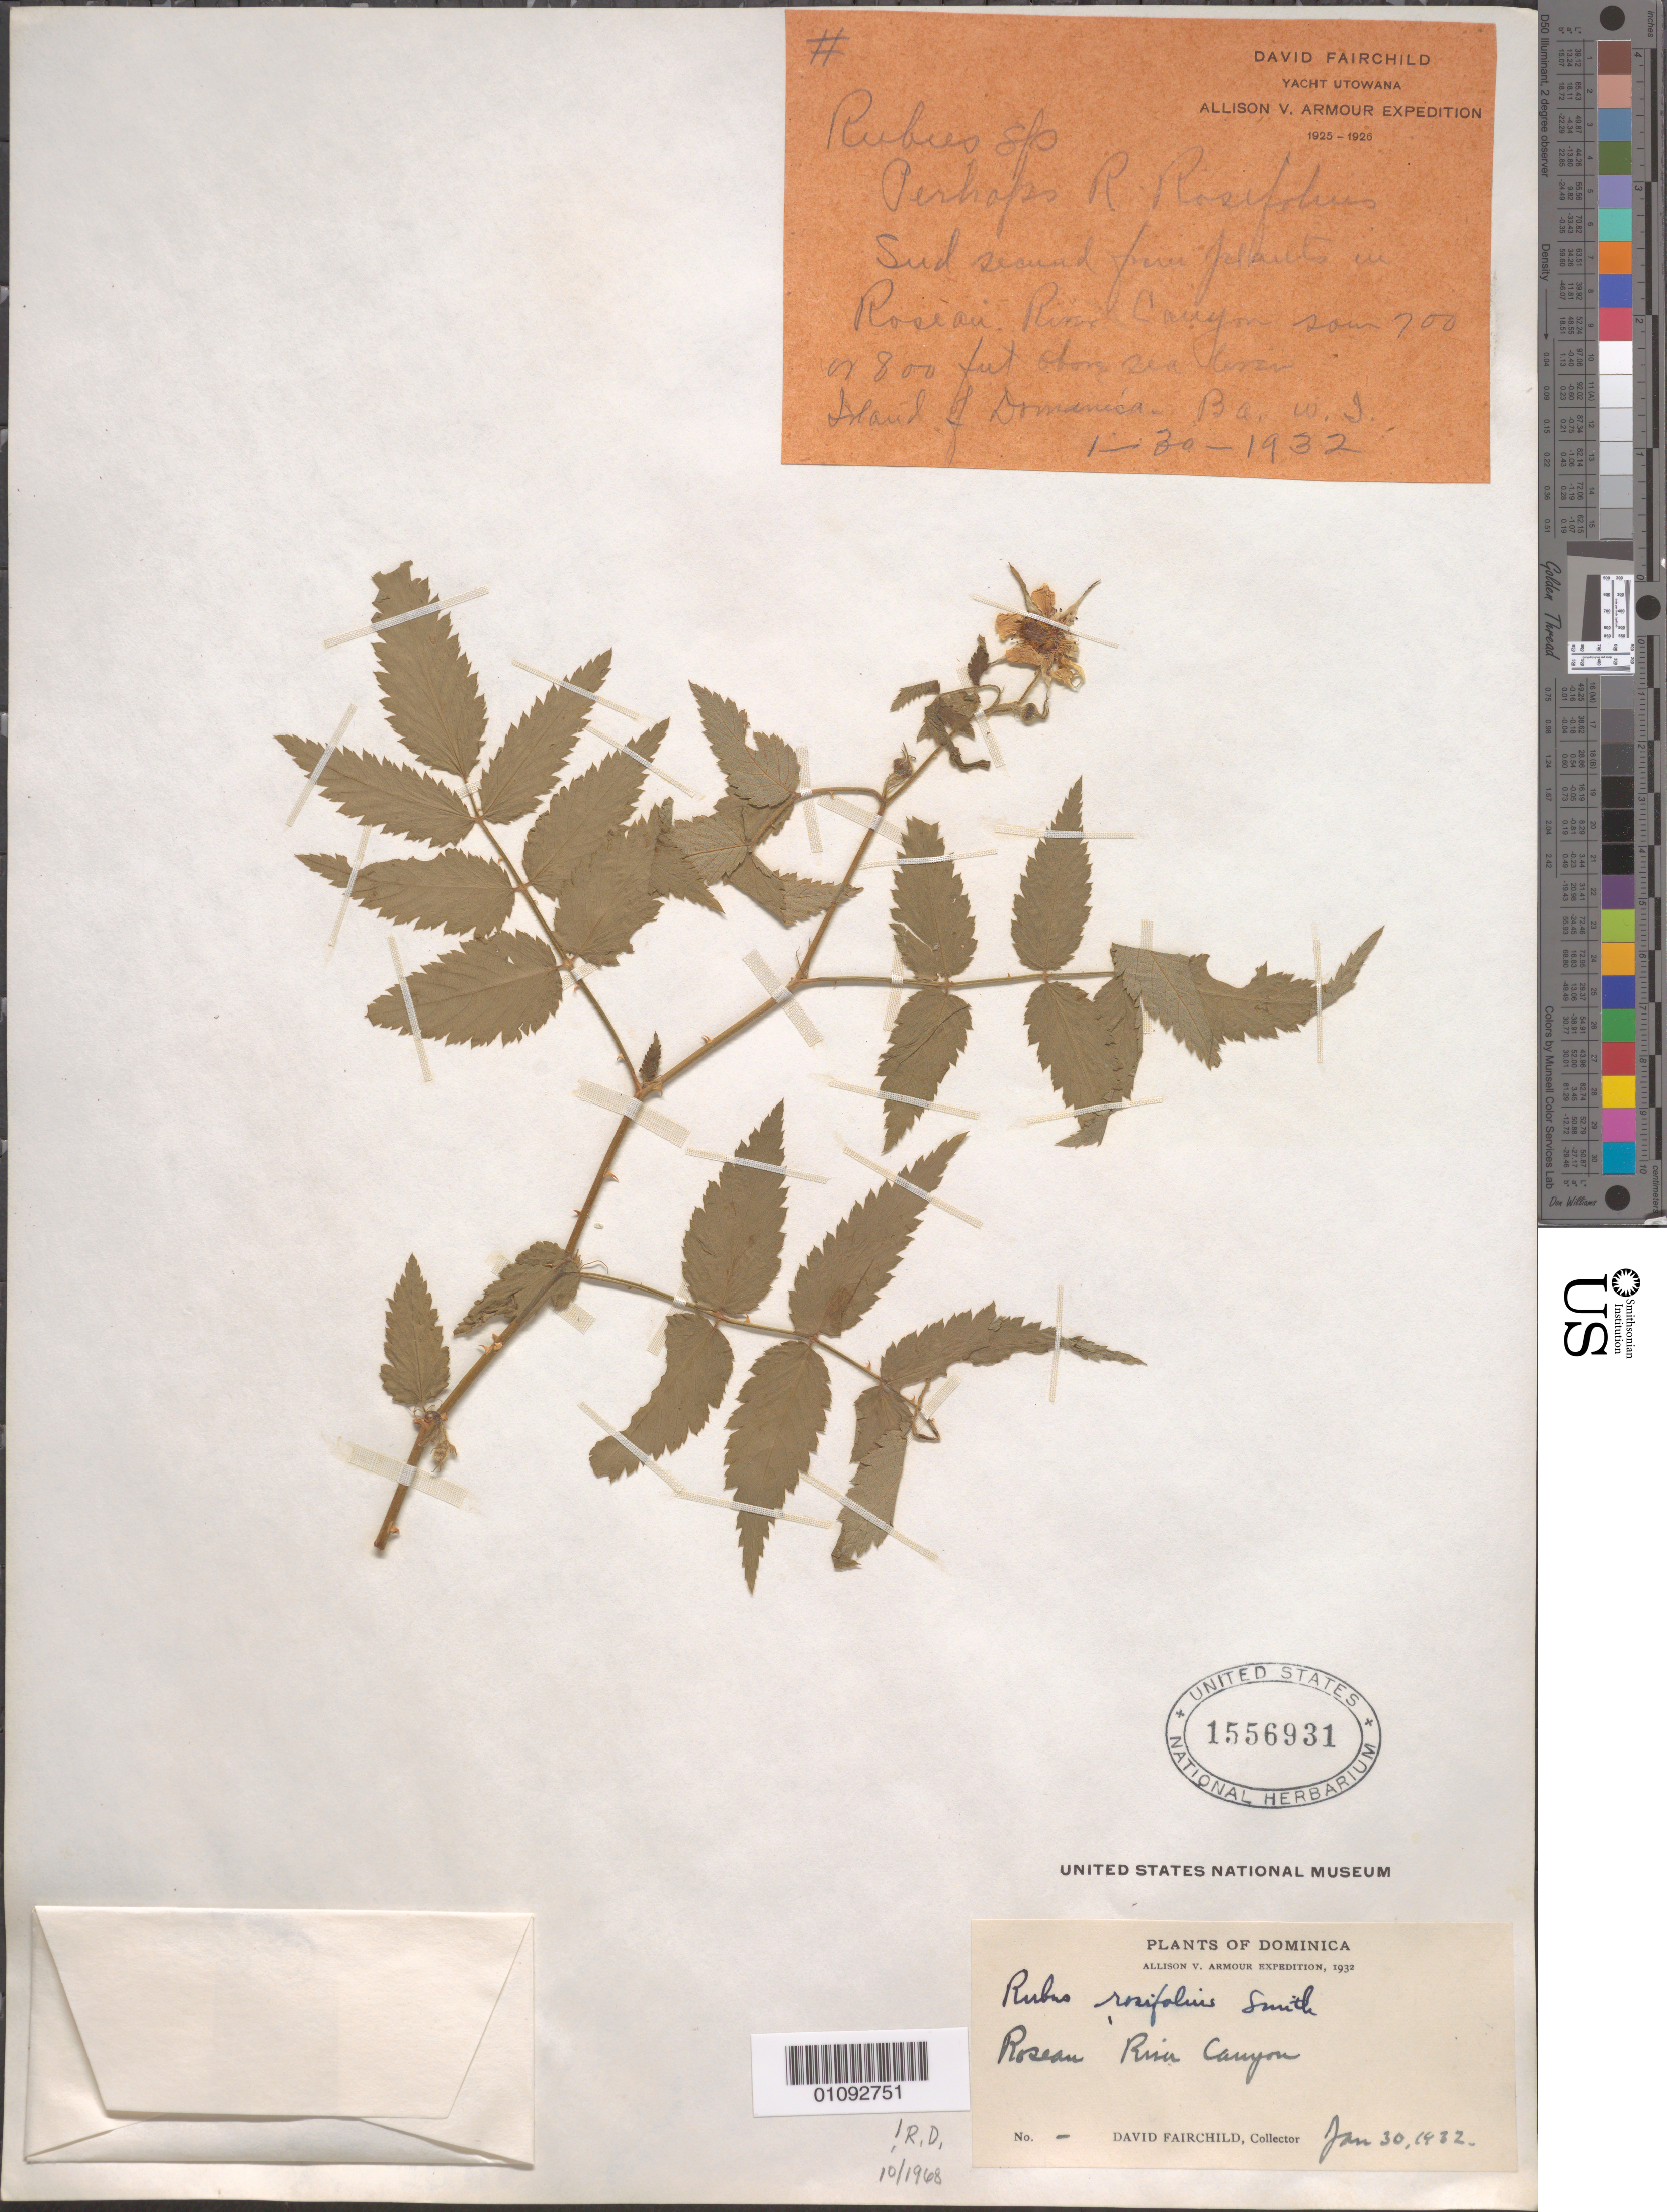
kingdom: Plantae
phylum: Tracheophyta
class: Magnoliopsida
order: Rosales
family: Rosaceae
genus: Rubus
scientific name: Rubus rosifolius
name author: Sm.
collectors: D. Fairchild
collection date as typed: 30 Jan 1982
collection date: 1982-01-30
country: Dominica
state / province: St. George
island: Dominica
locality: River(?) Canyon.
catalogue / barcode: US 1556931